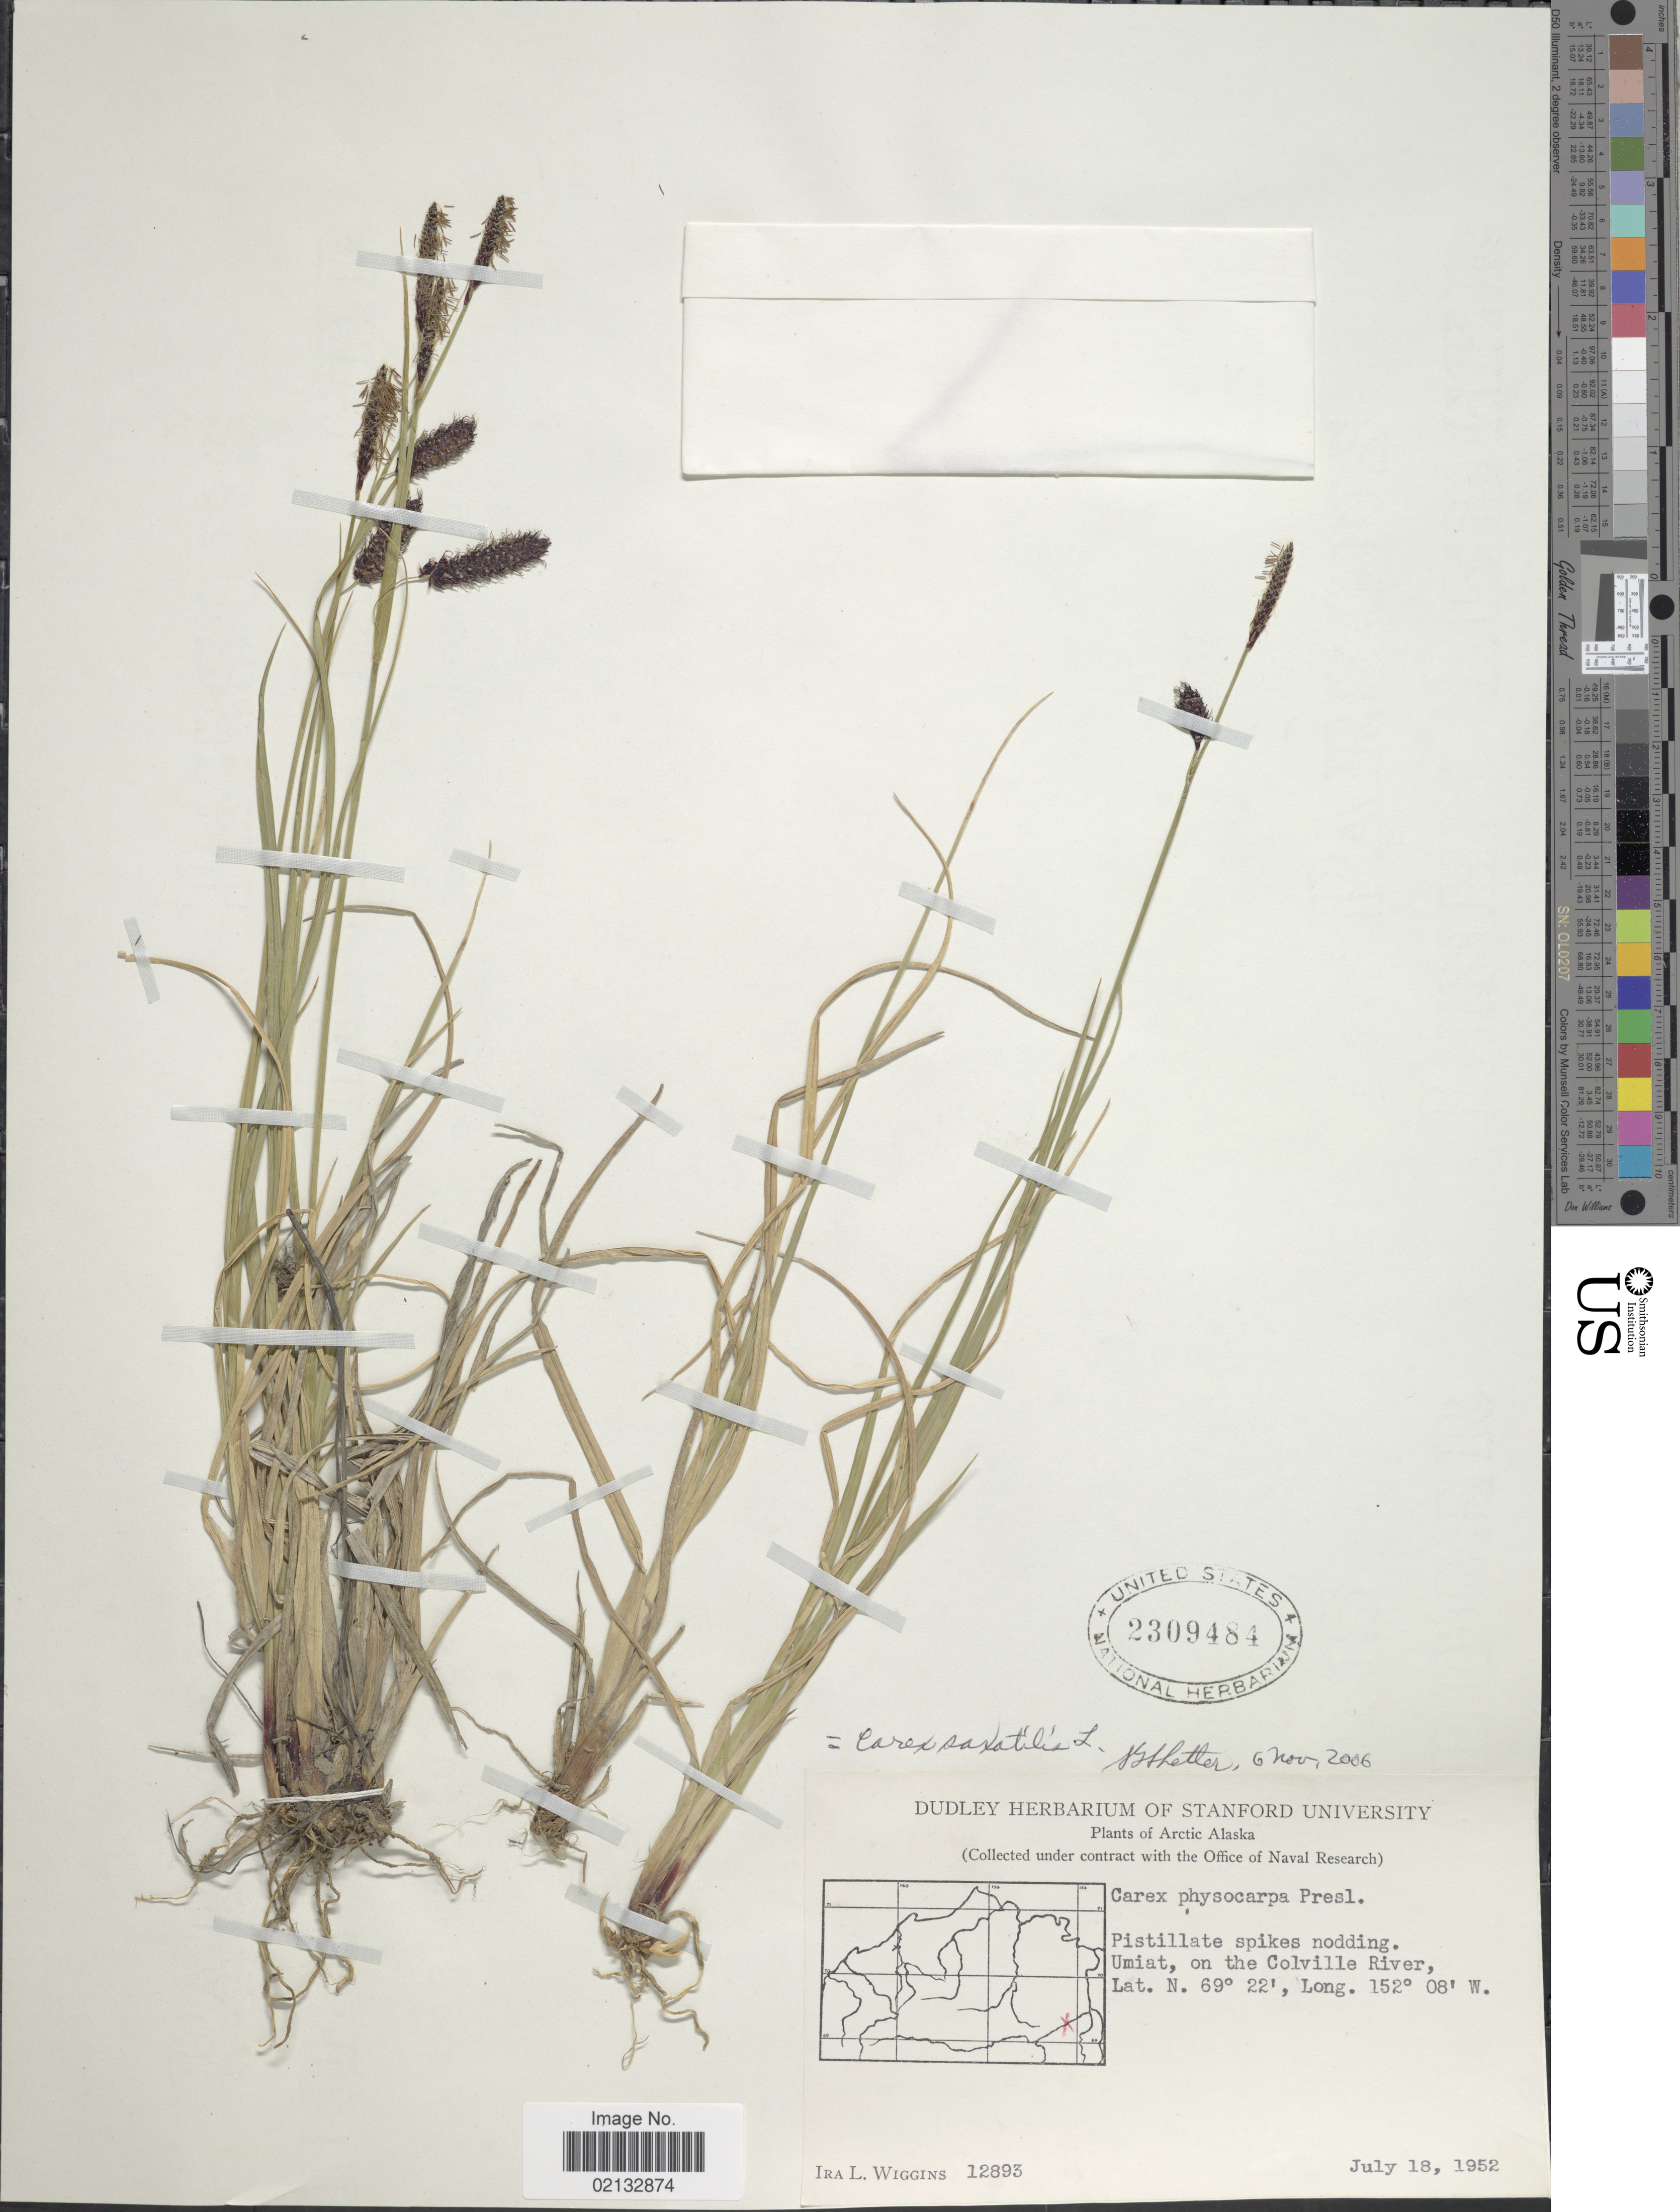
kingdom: Plantae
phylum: Tracheophyta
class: Liliopsida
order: Poales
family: Cyperaceae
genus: Carex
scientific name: Carex saxatilis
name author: L.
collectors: I. L. Wiggins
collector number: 12893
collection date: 1952-07-18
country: United States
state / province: Alaska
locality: Arctic Alaska. Umiat, on the Colville River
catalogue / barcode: US 2309484